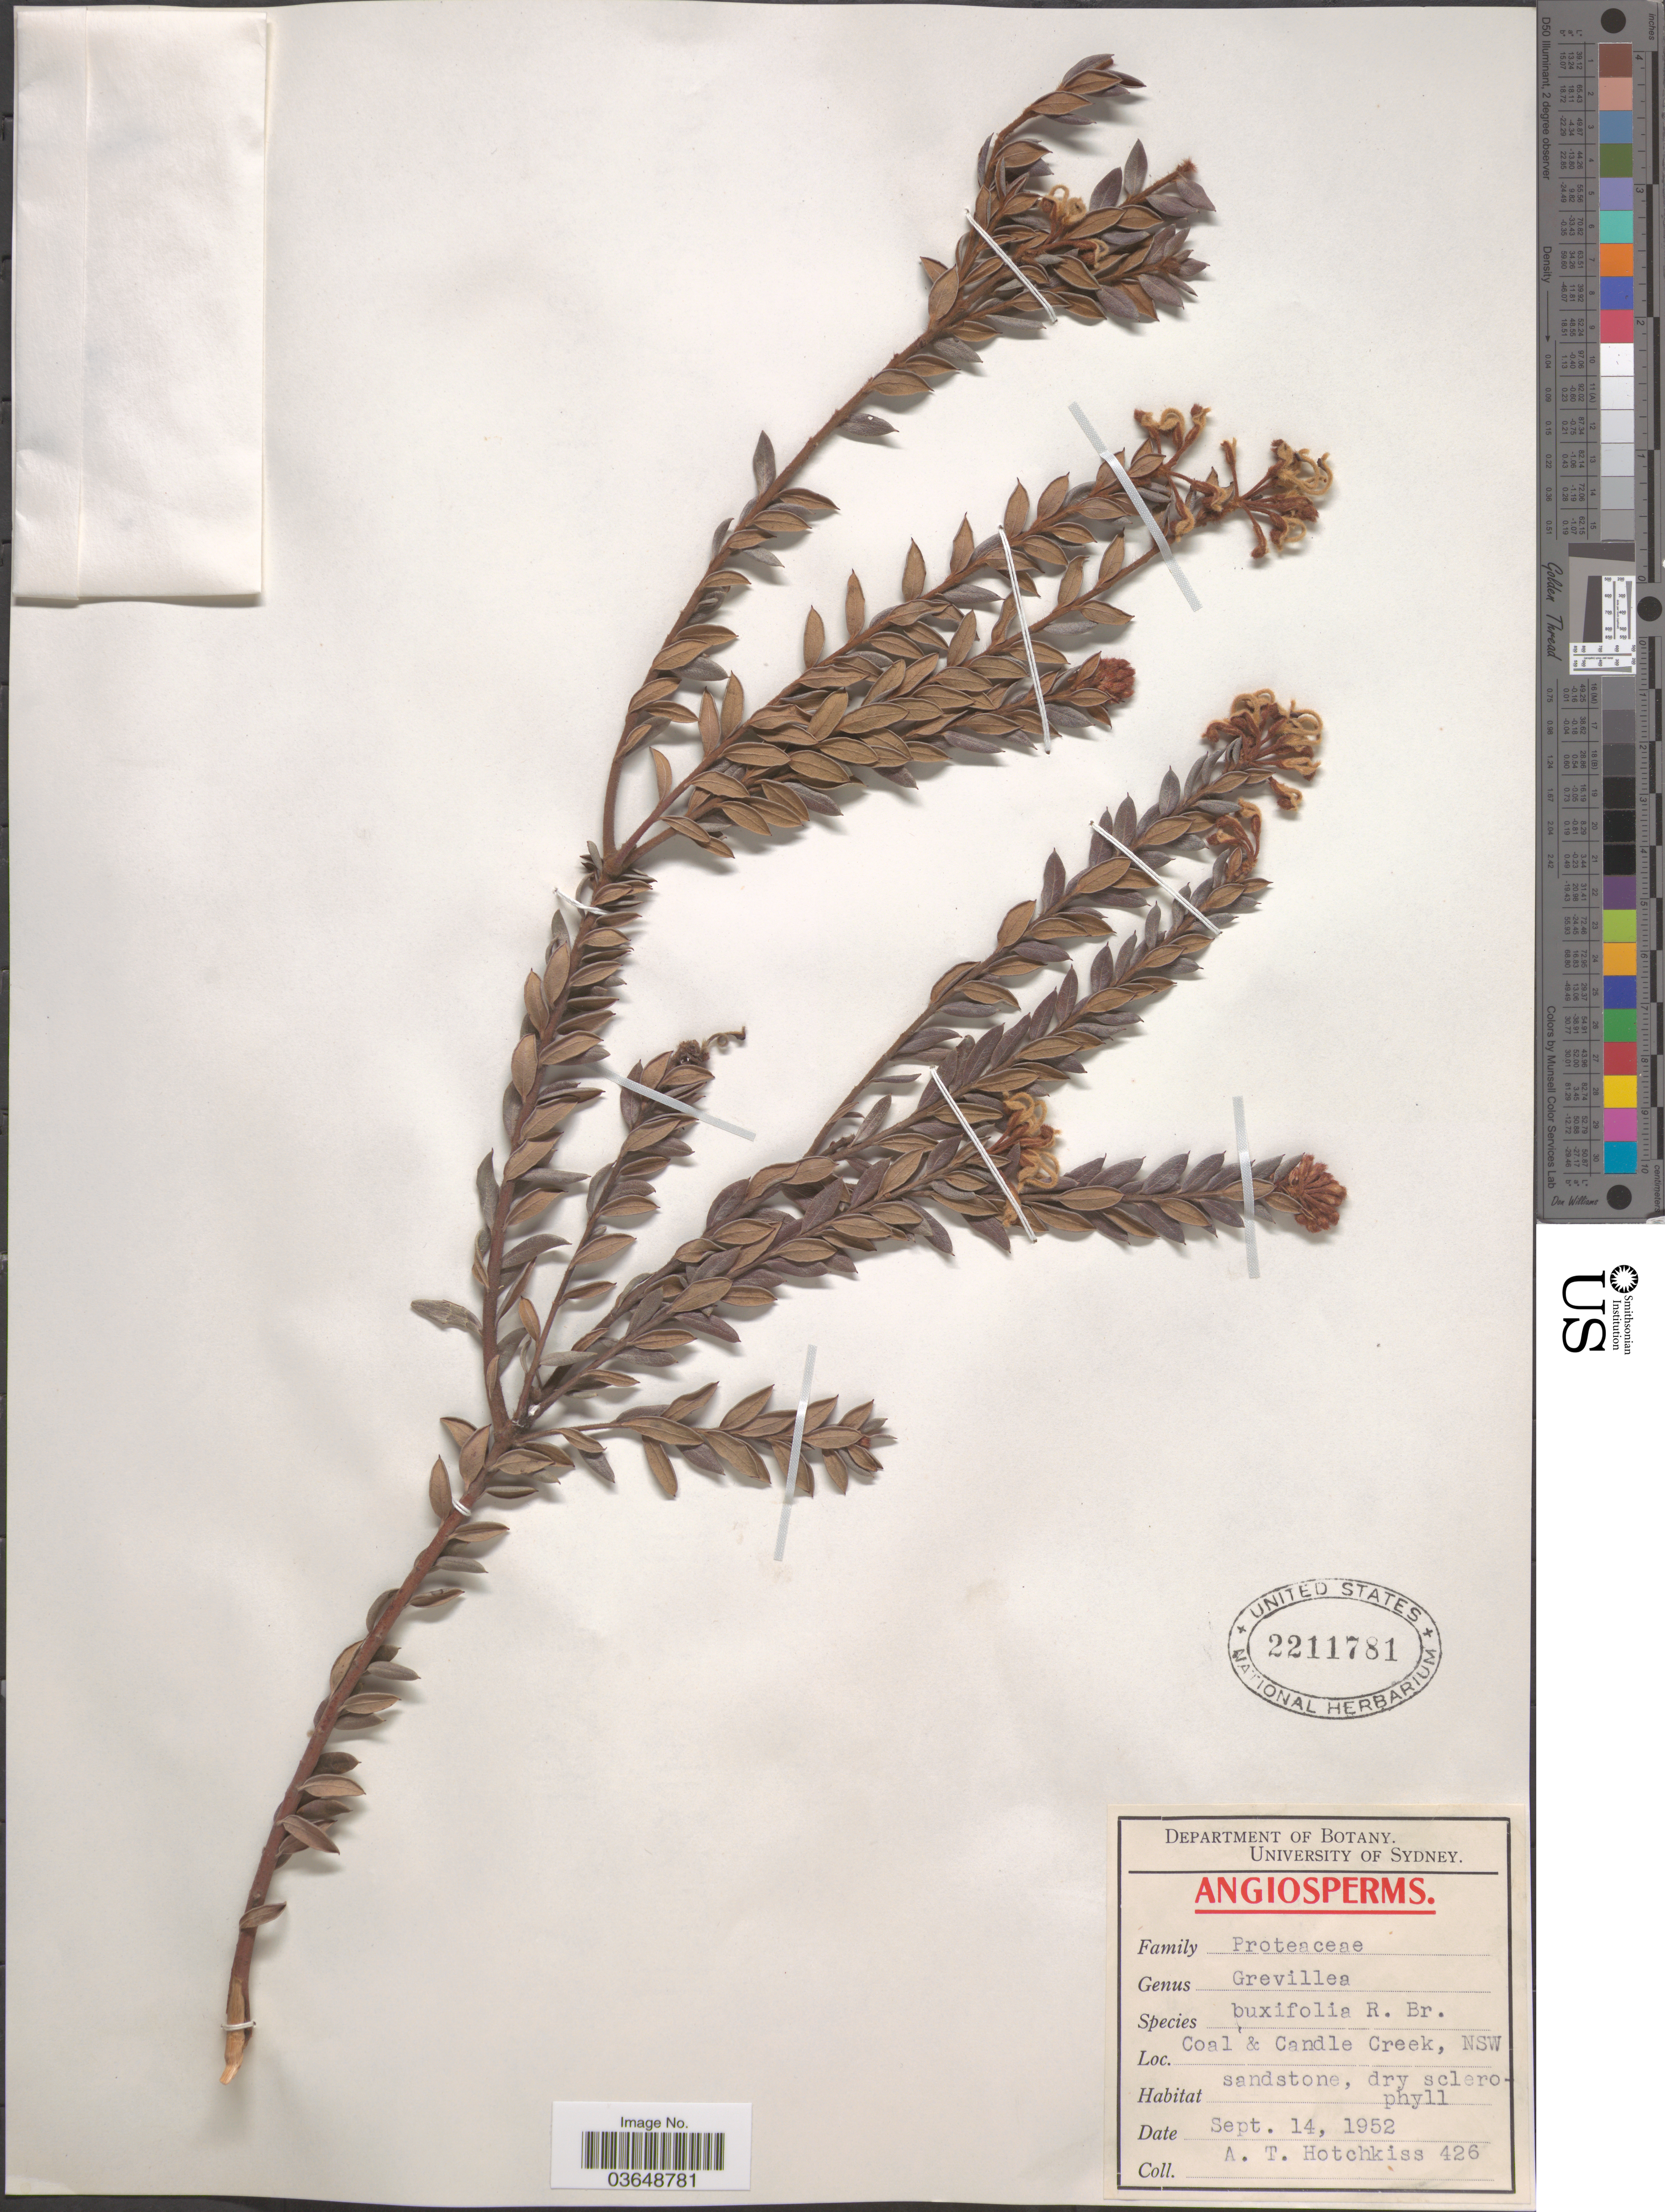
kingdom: Plantae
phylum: Tracheophyta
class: Magnoliopsida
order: Proteales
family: Proteaceae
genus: Grevillea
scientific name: Grevillea buxifolia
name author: R. Br.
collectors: A. Hotchkiss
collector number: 426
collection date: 1952-09-14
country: Australia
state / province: New South Wales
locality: Coal & Candle Creek.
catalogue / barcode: US 2211781